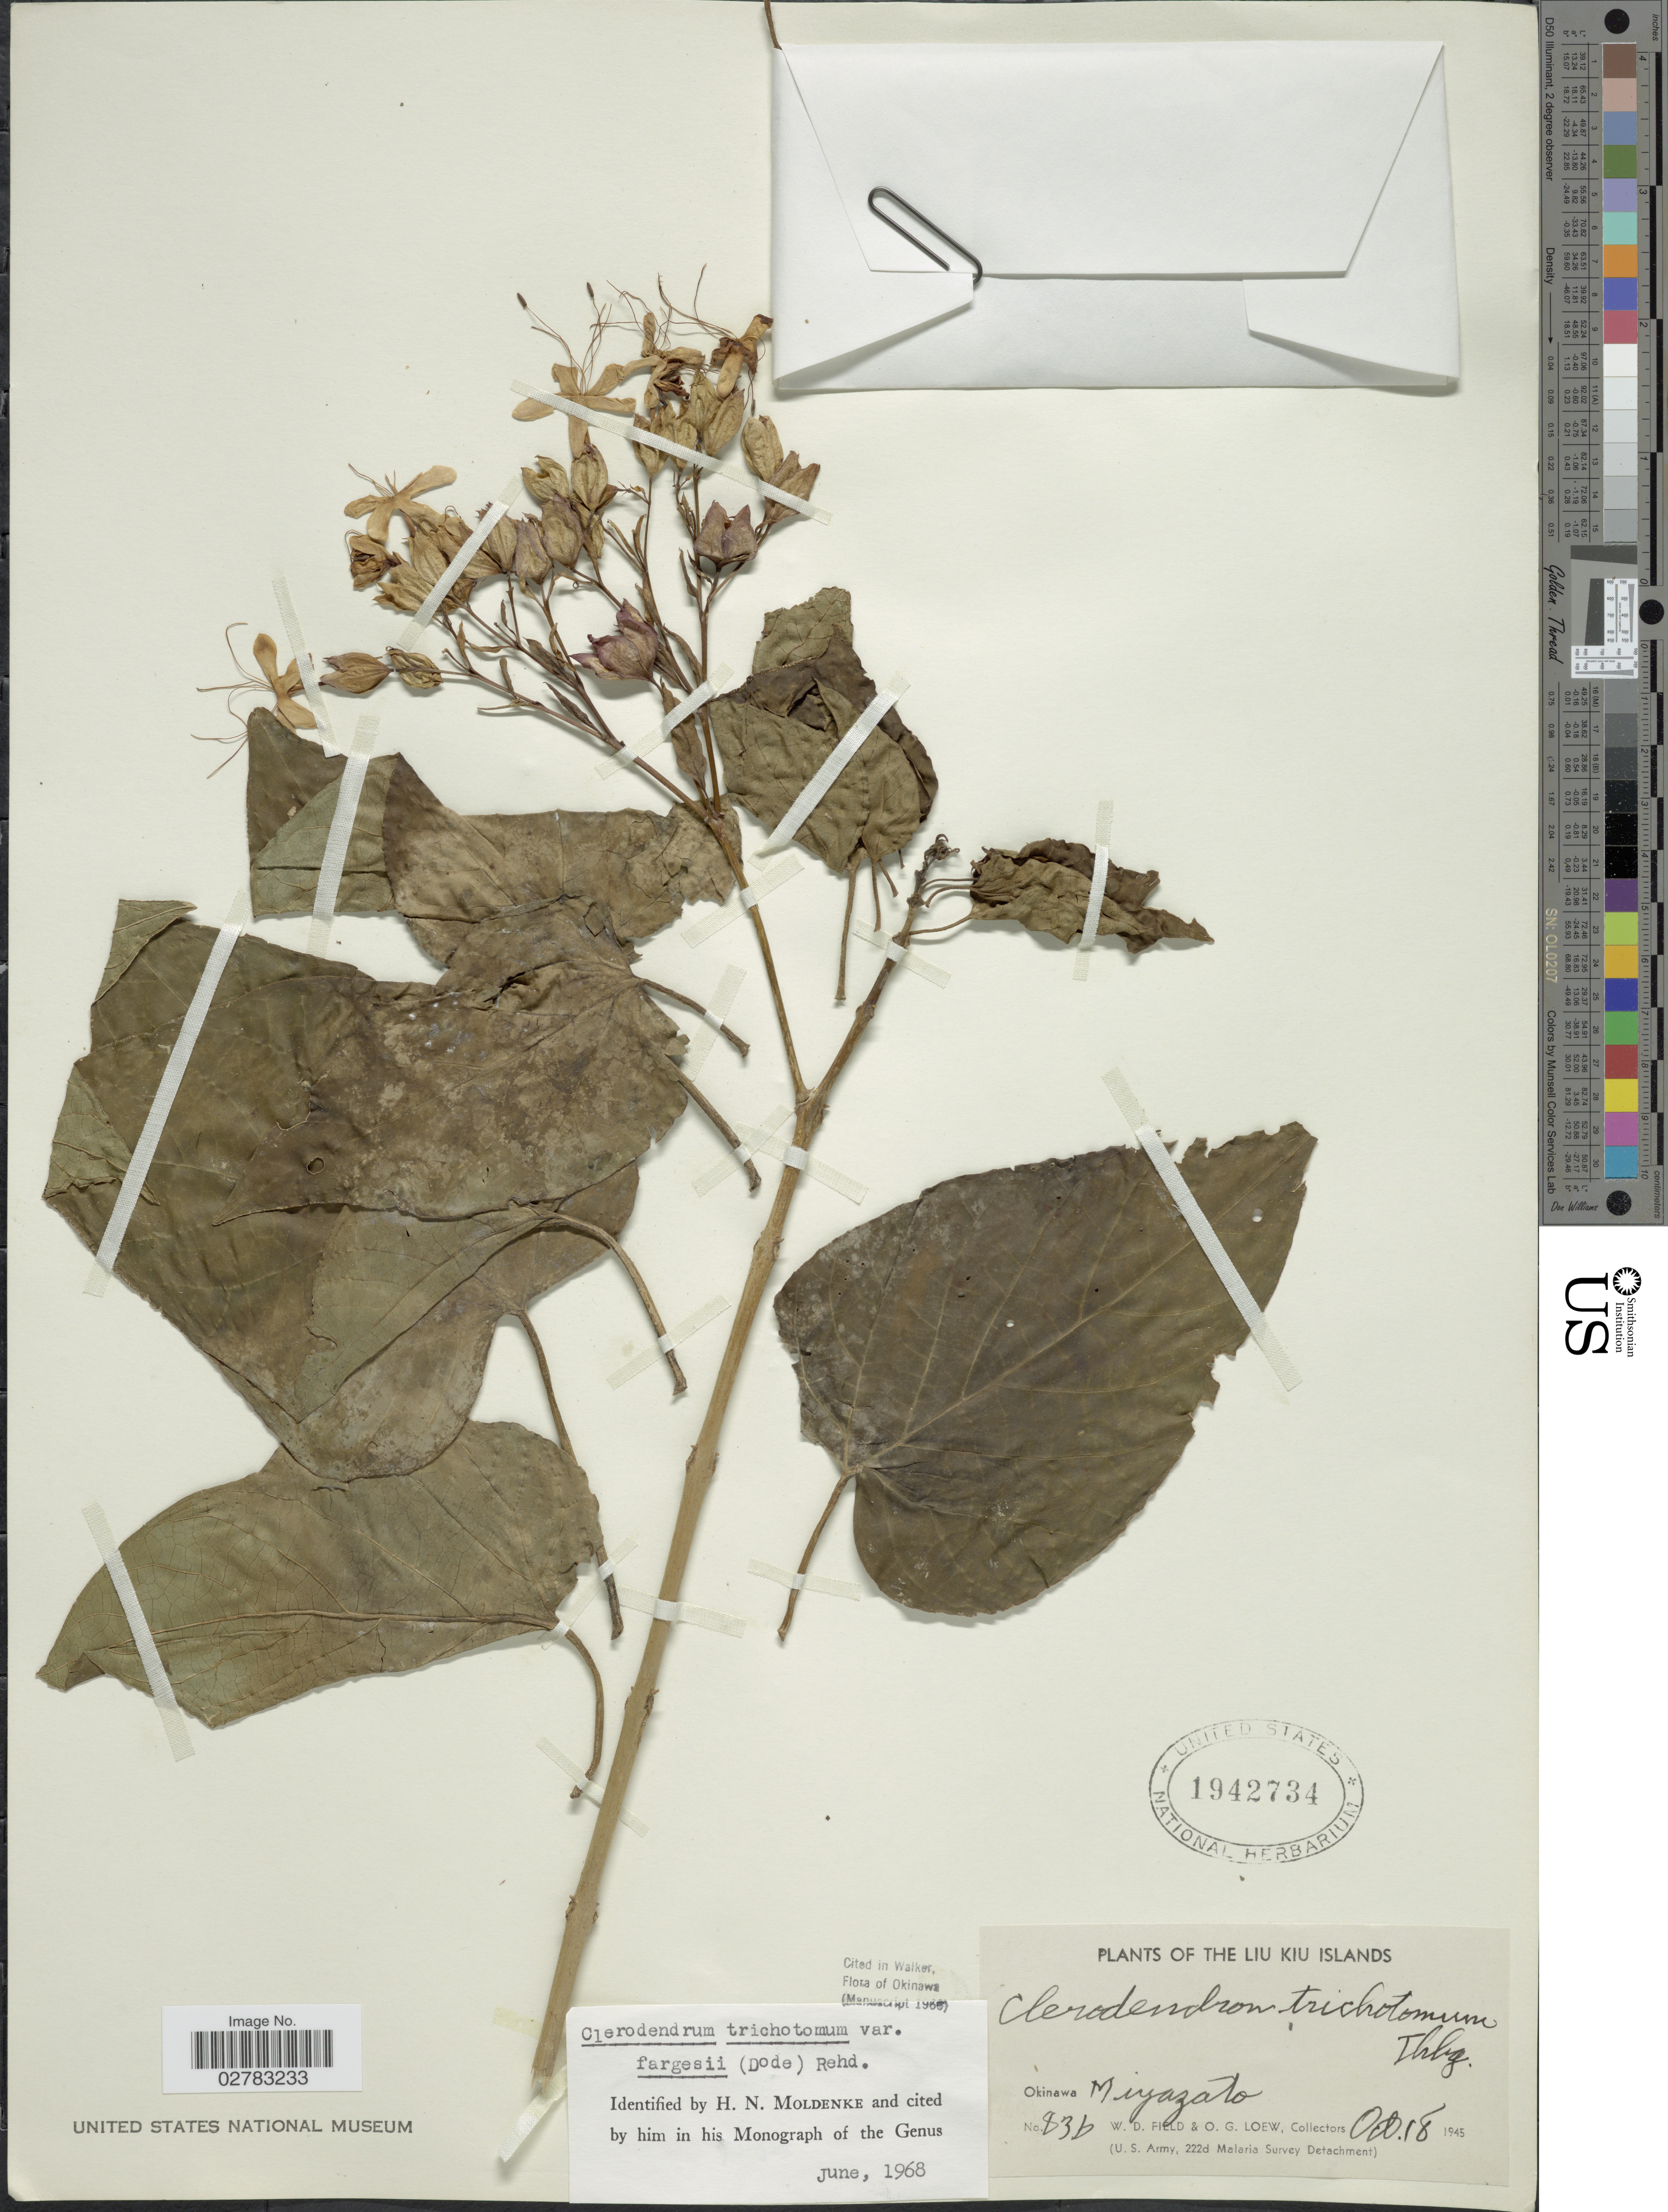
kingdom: Plantae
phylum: Tracheophyta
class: Magnoliopsida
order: Lamiales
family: Lamiaceae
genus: Clerodendrum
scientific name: Clerodendrum trichotomum var. fargesii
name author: (Dode) Rehder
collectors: W. D. Field & O. G. Loew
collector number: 83b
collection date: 1945-10-18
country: Japan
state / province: Okinawa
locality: Liu Kiu Islands, Miyazato.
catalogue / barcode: US 1942734